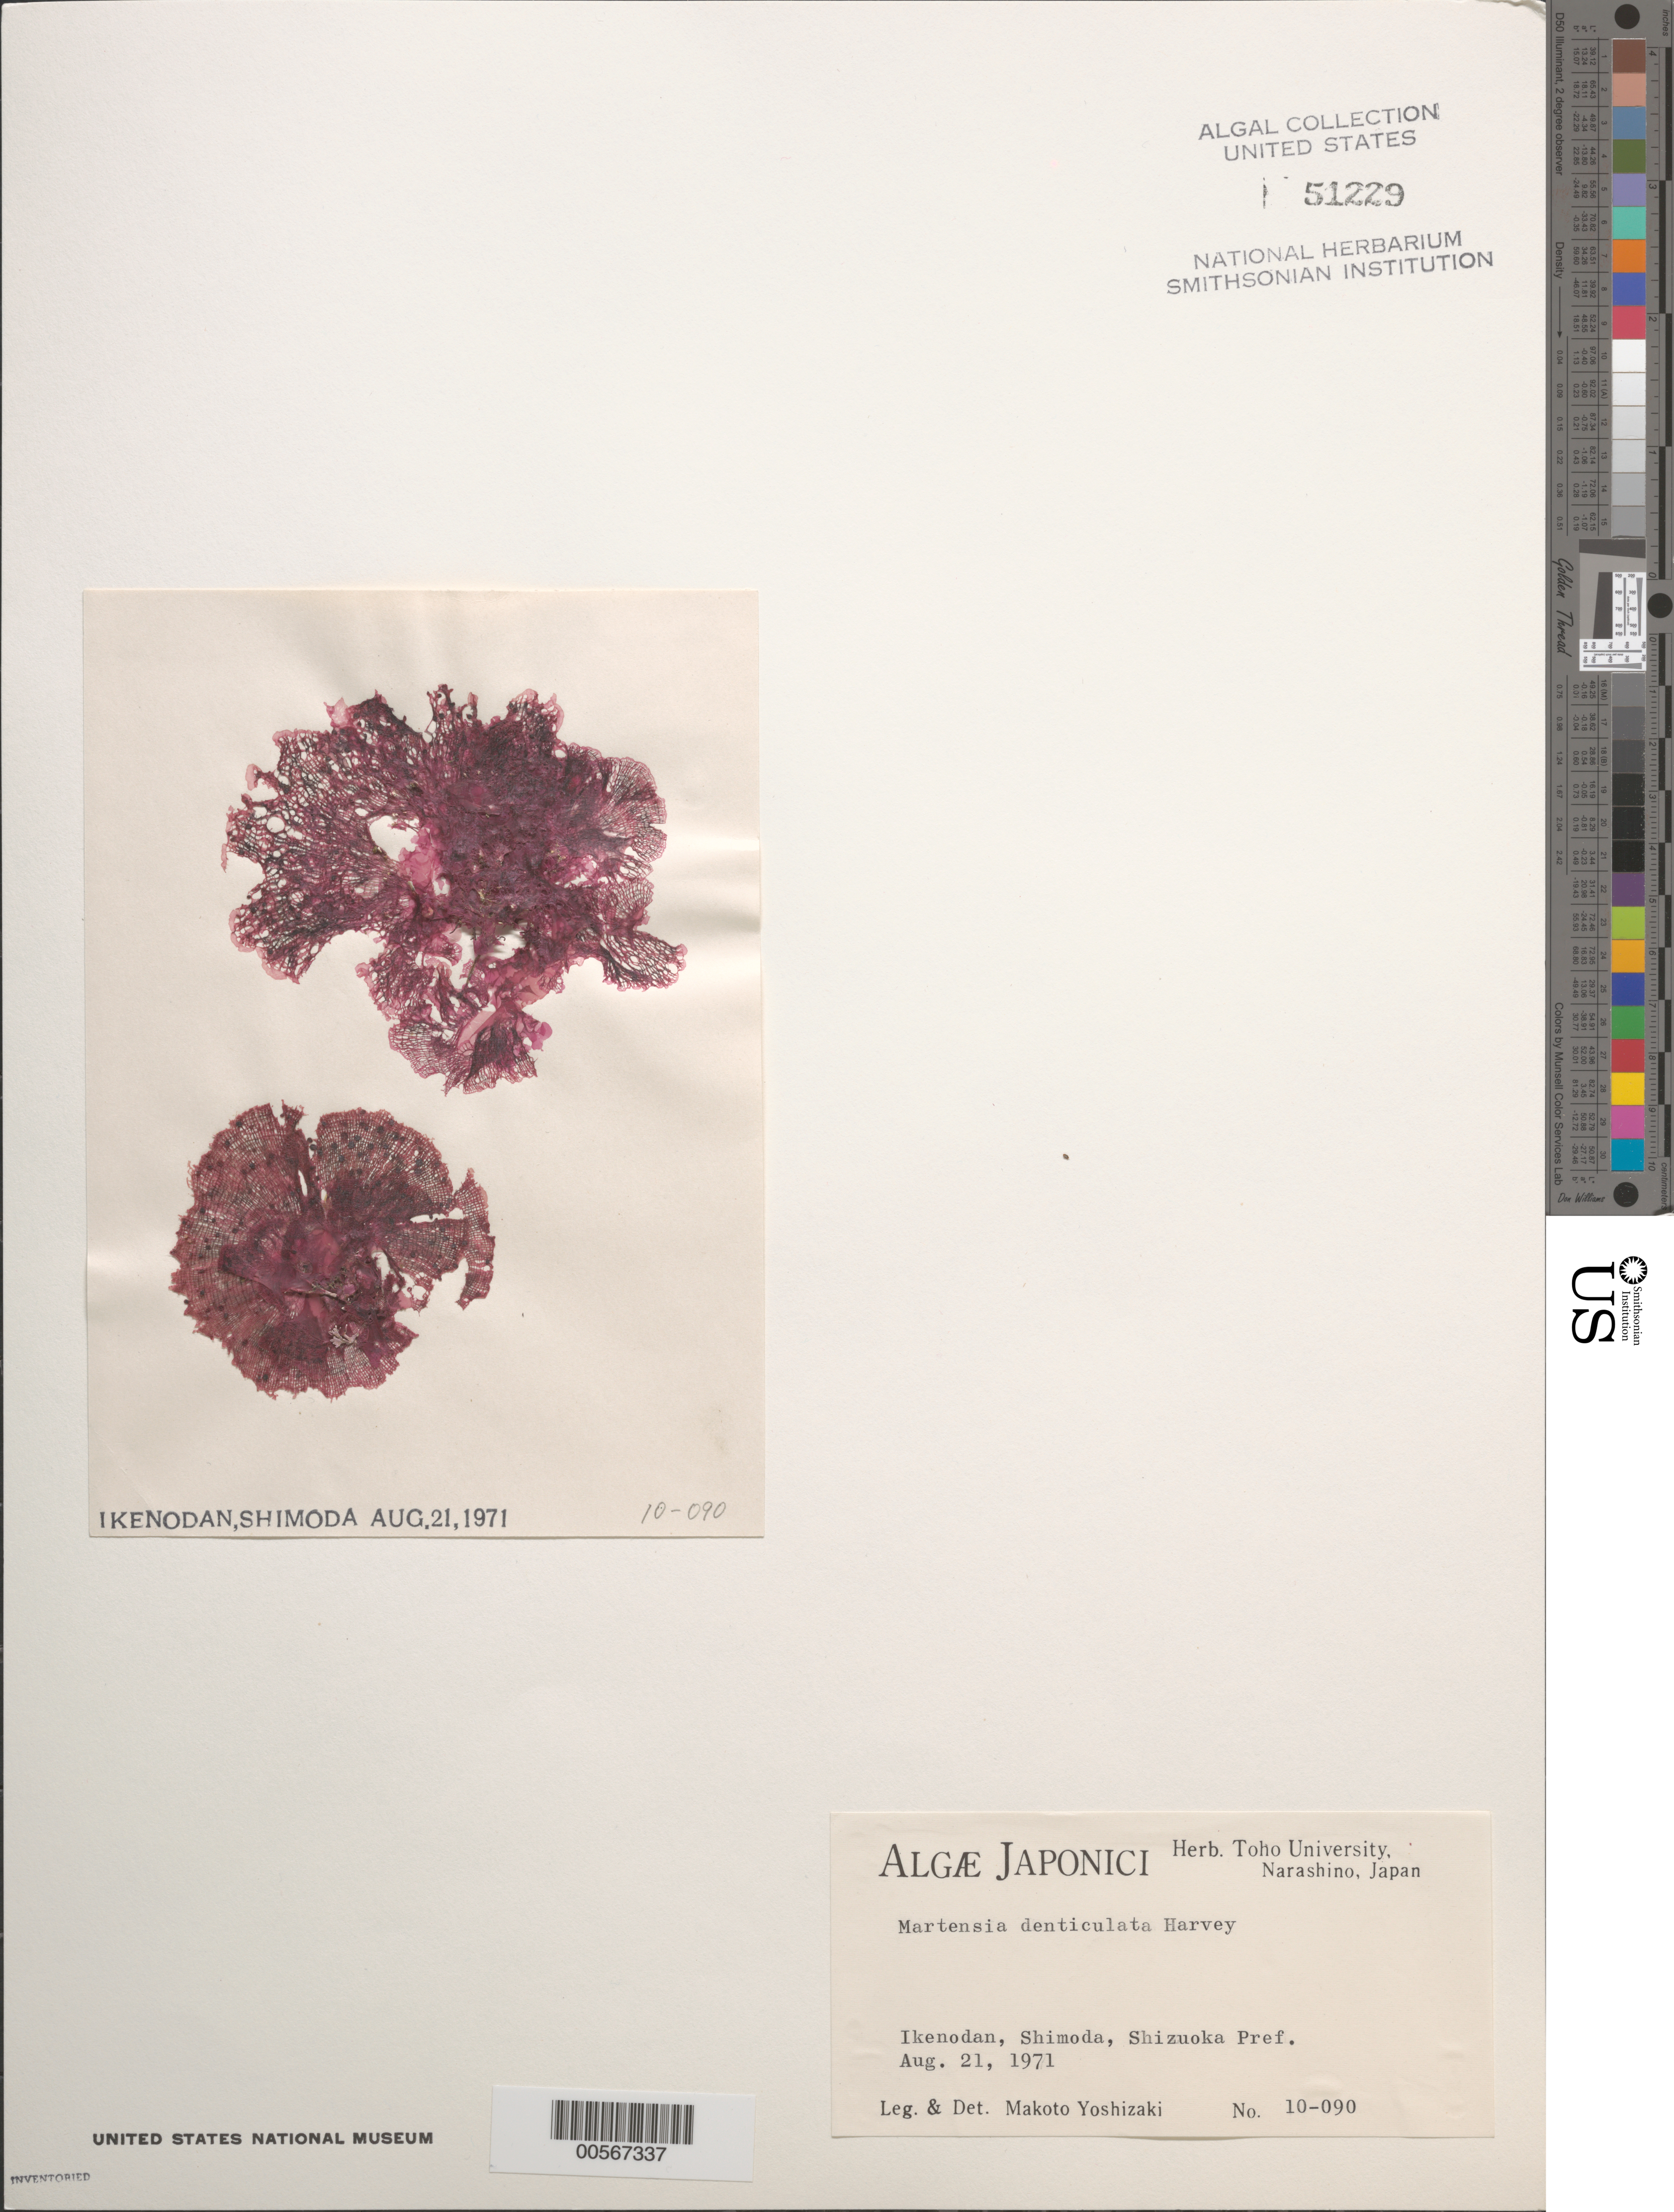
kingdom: Plantae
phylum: Rhodophyta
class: Florideophyceae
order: Ceramiales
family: Delesseriaceae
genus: Martensia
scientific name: Martensia denticulata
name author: Harv.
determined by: Yoshizaki, M.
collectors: M. Yoshizaki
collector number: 10-090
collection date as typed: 21 Aug 1971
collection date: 1971-08-21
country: Japan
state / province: Sizuoka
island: Honshu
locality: Ikenodan, Shimoda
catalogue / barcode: US 51229